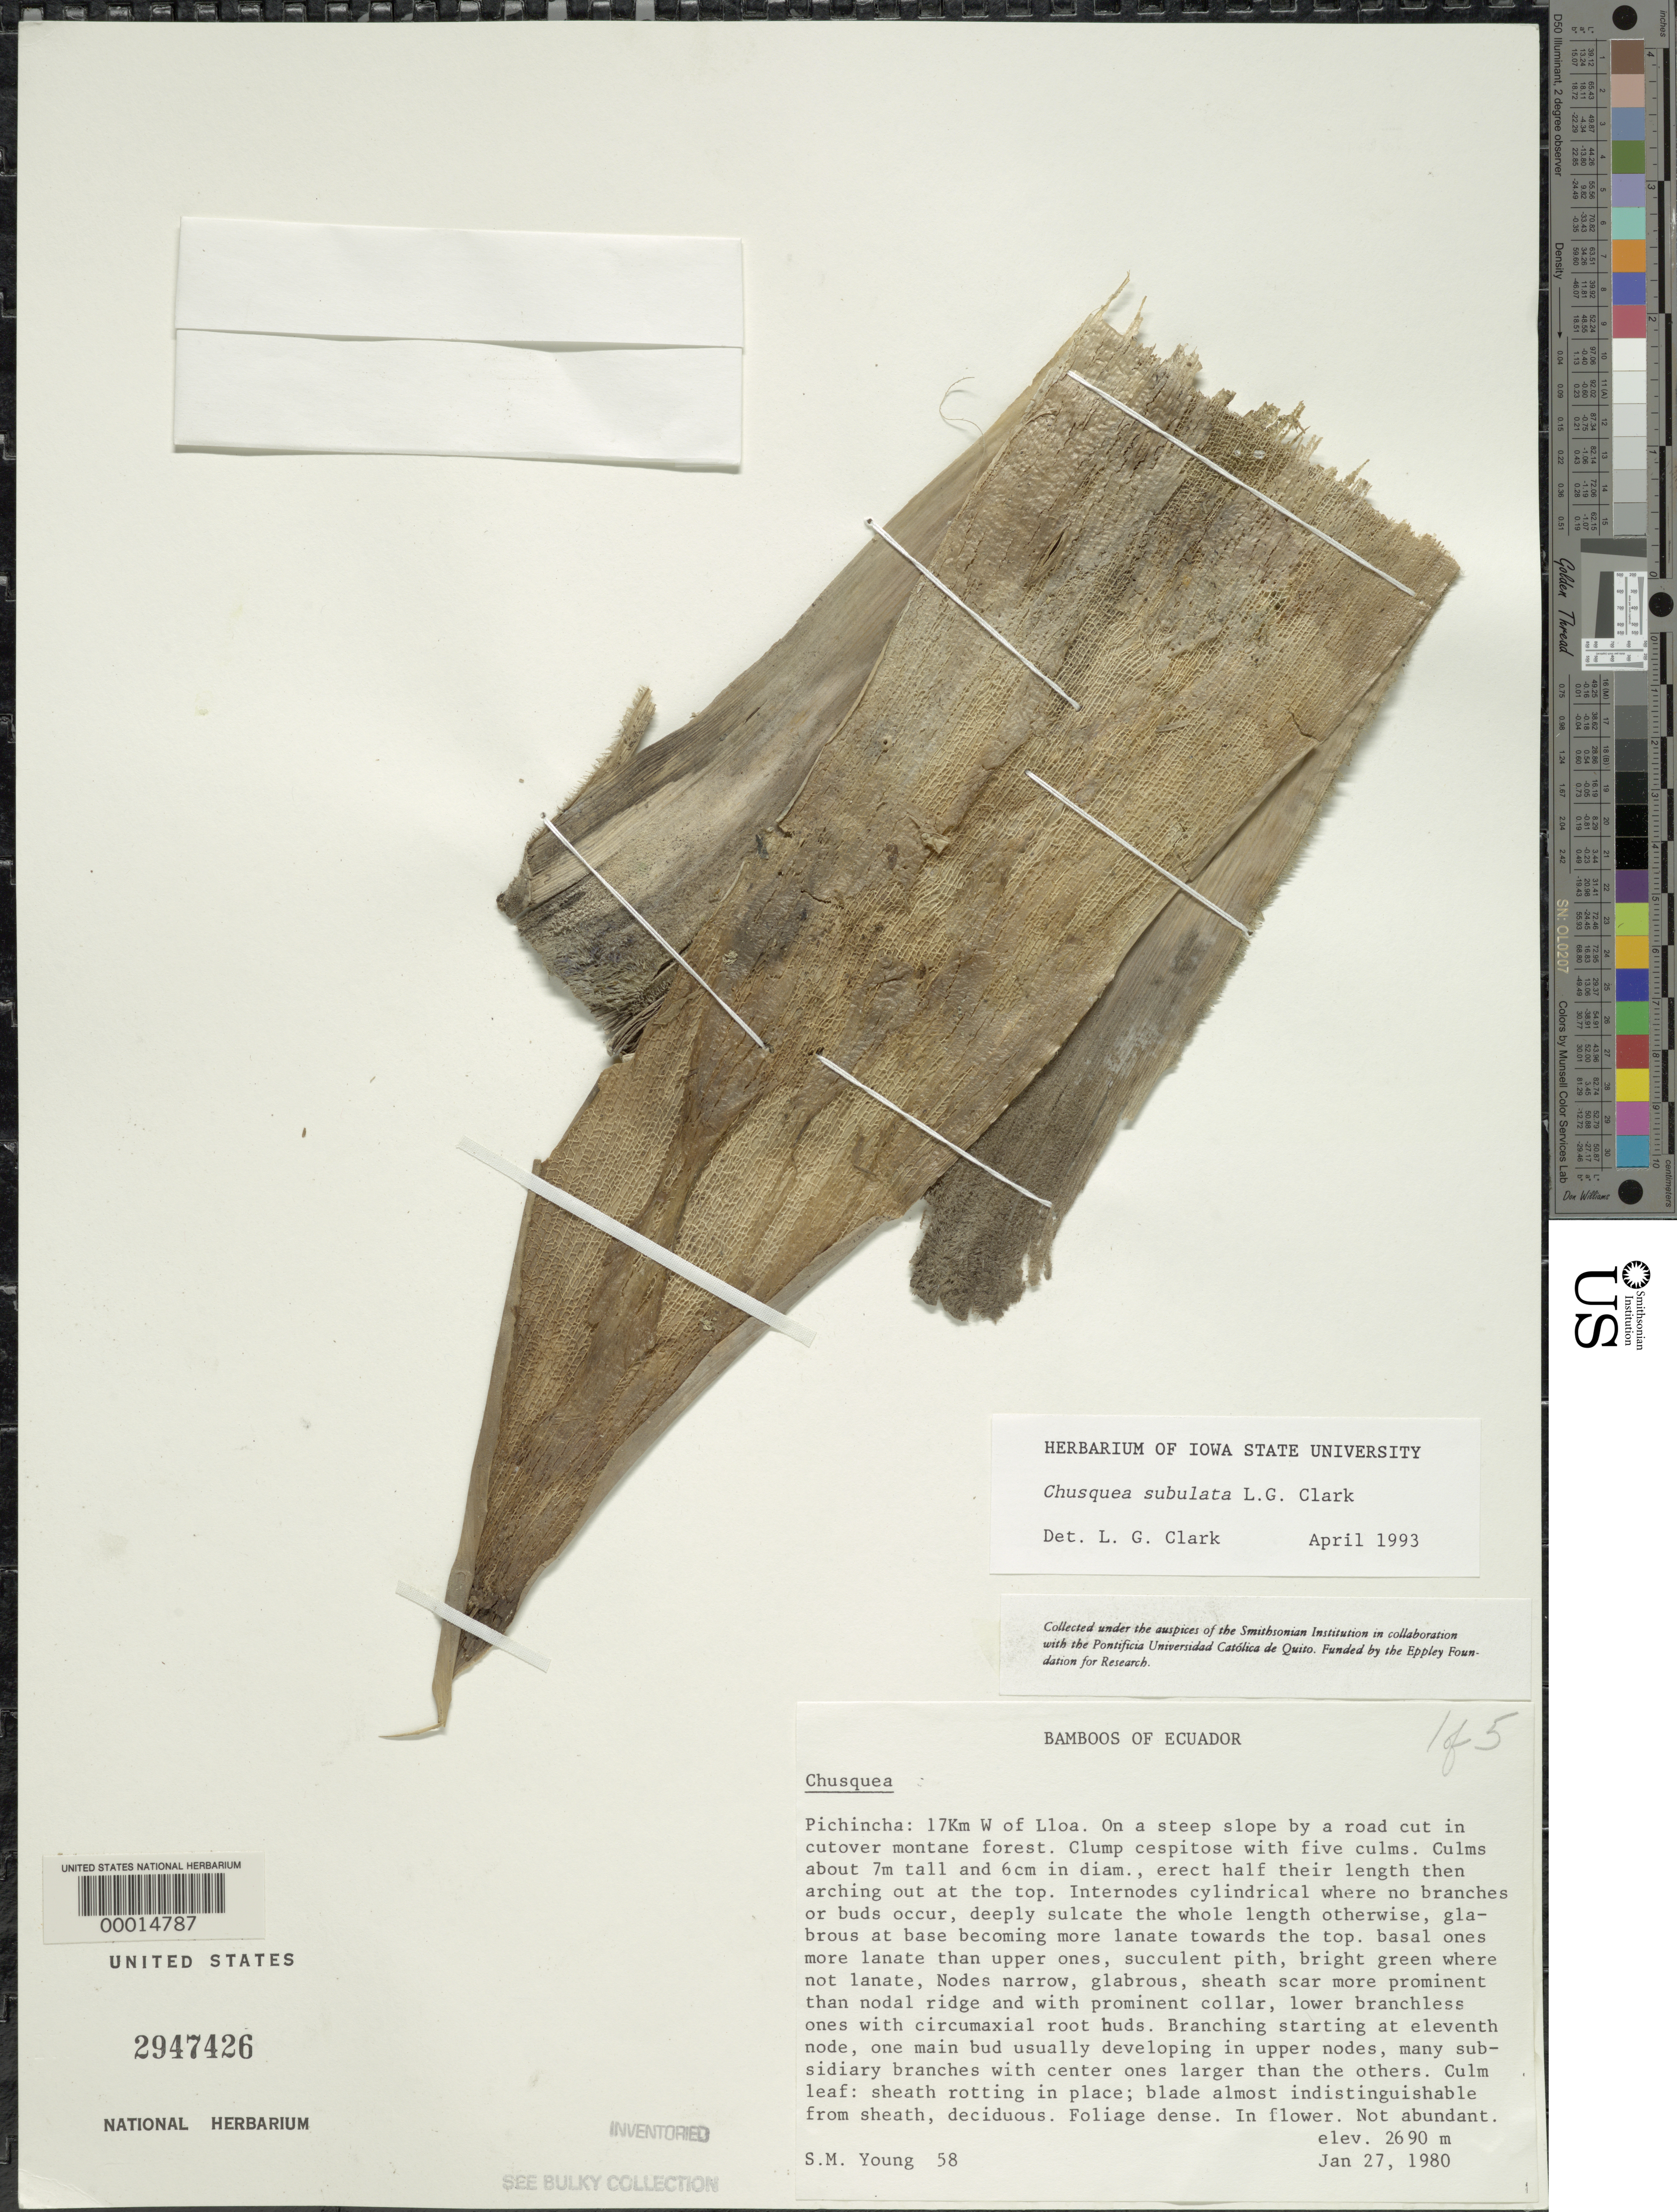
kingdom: Plantae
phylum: Tracheophyta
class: Liliopsida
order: Poales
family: Poaceae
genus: Chusquea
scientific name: Chusquea subulata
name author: L.G. Clark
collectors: S. Young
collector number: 58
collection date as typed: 27 Jan 1980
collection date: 1980-01-27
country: Ecuador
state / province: Pichincha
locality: Lloa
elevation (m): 2690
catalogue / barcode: US 2947426